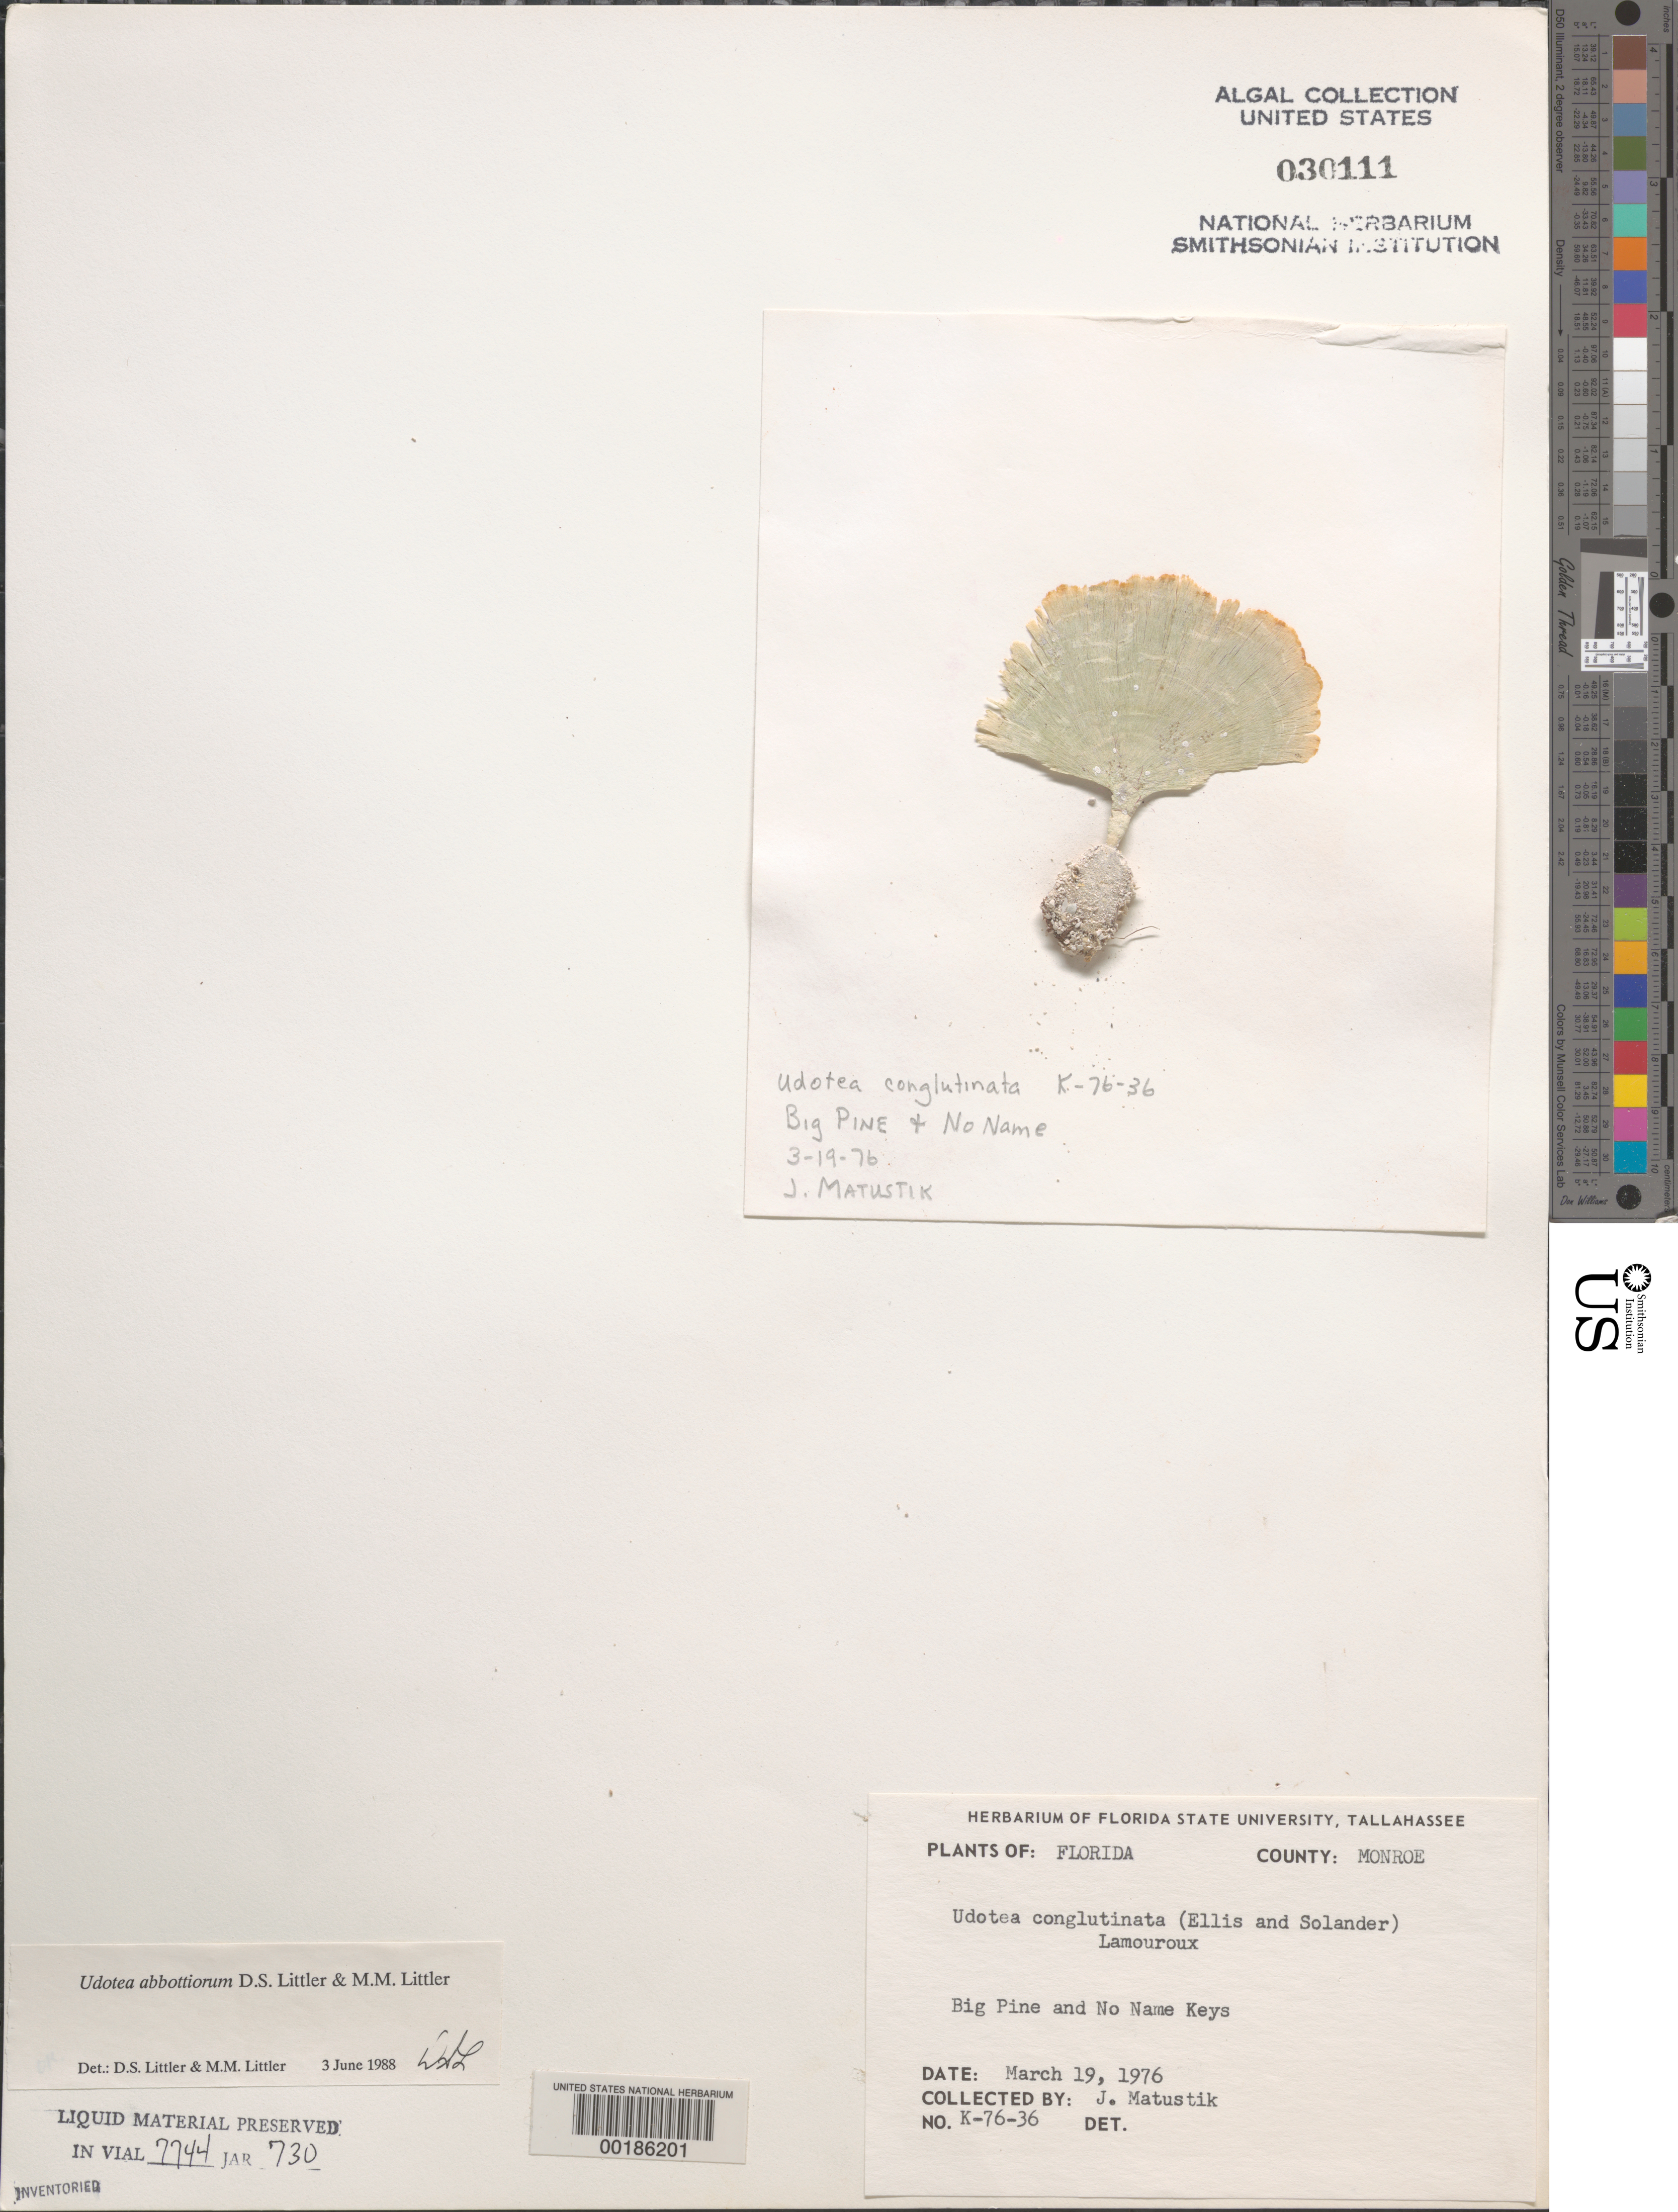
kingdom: Plantae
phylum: Chlorophyta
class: Ulvophyceae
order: Bryopsidales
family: Udoteaceae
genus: Udotea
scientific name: Udotea abbottiorum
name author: D.S. Littler & Littler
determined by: Littler, D. S.; Littler, M. M.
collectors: J. Matustik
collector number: K-76-36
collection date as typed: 19 Mar 1976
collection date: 1976-03-19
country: United States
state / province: Florida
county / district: Monroe County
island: Big Pine Key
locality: And No Name Key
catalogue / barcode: US 30111